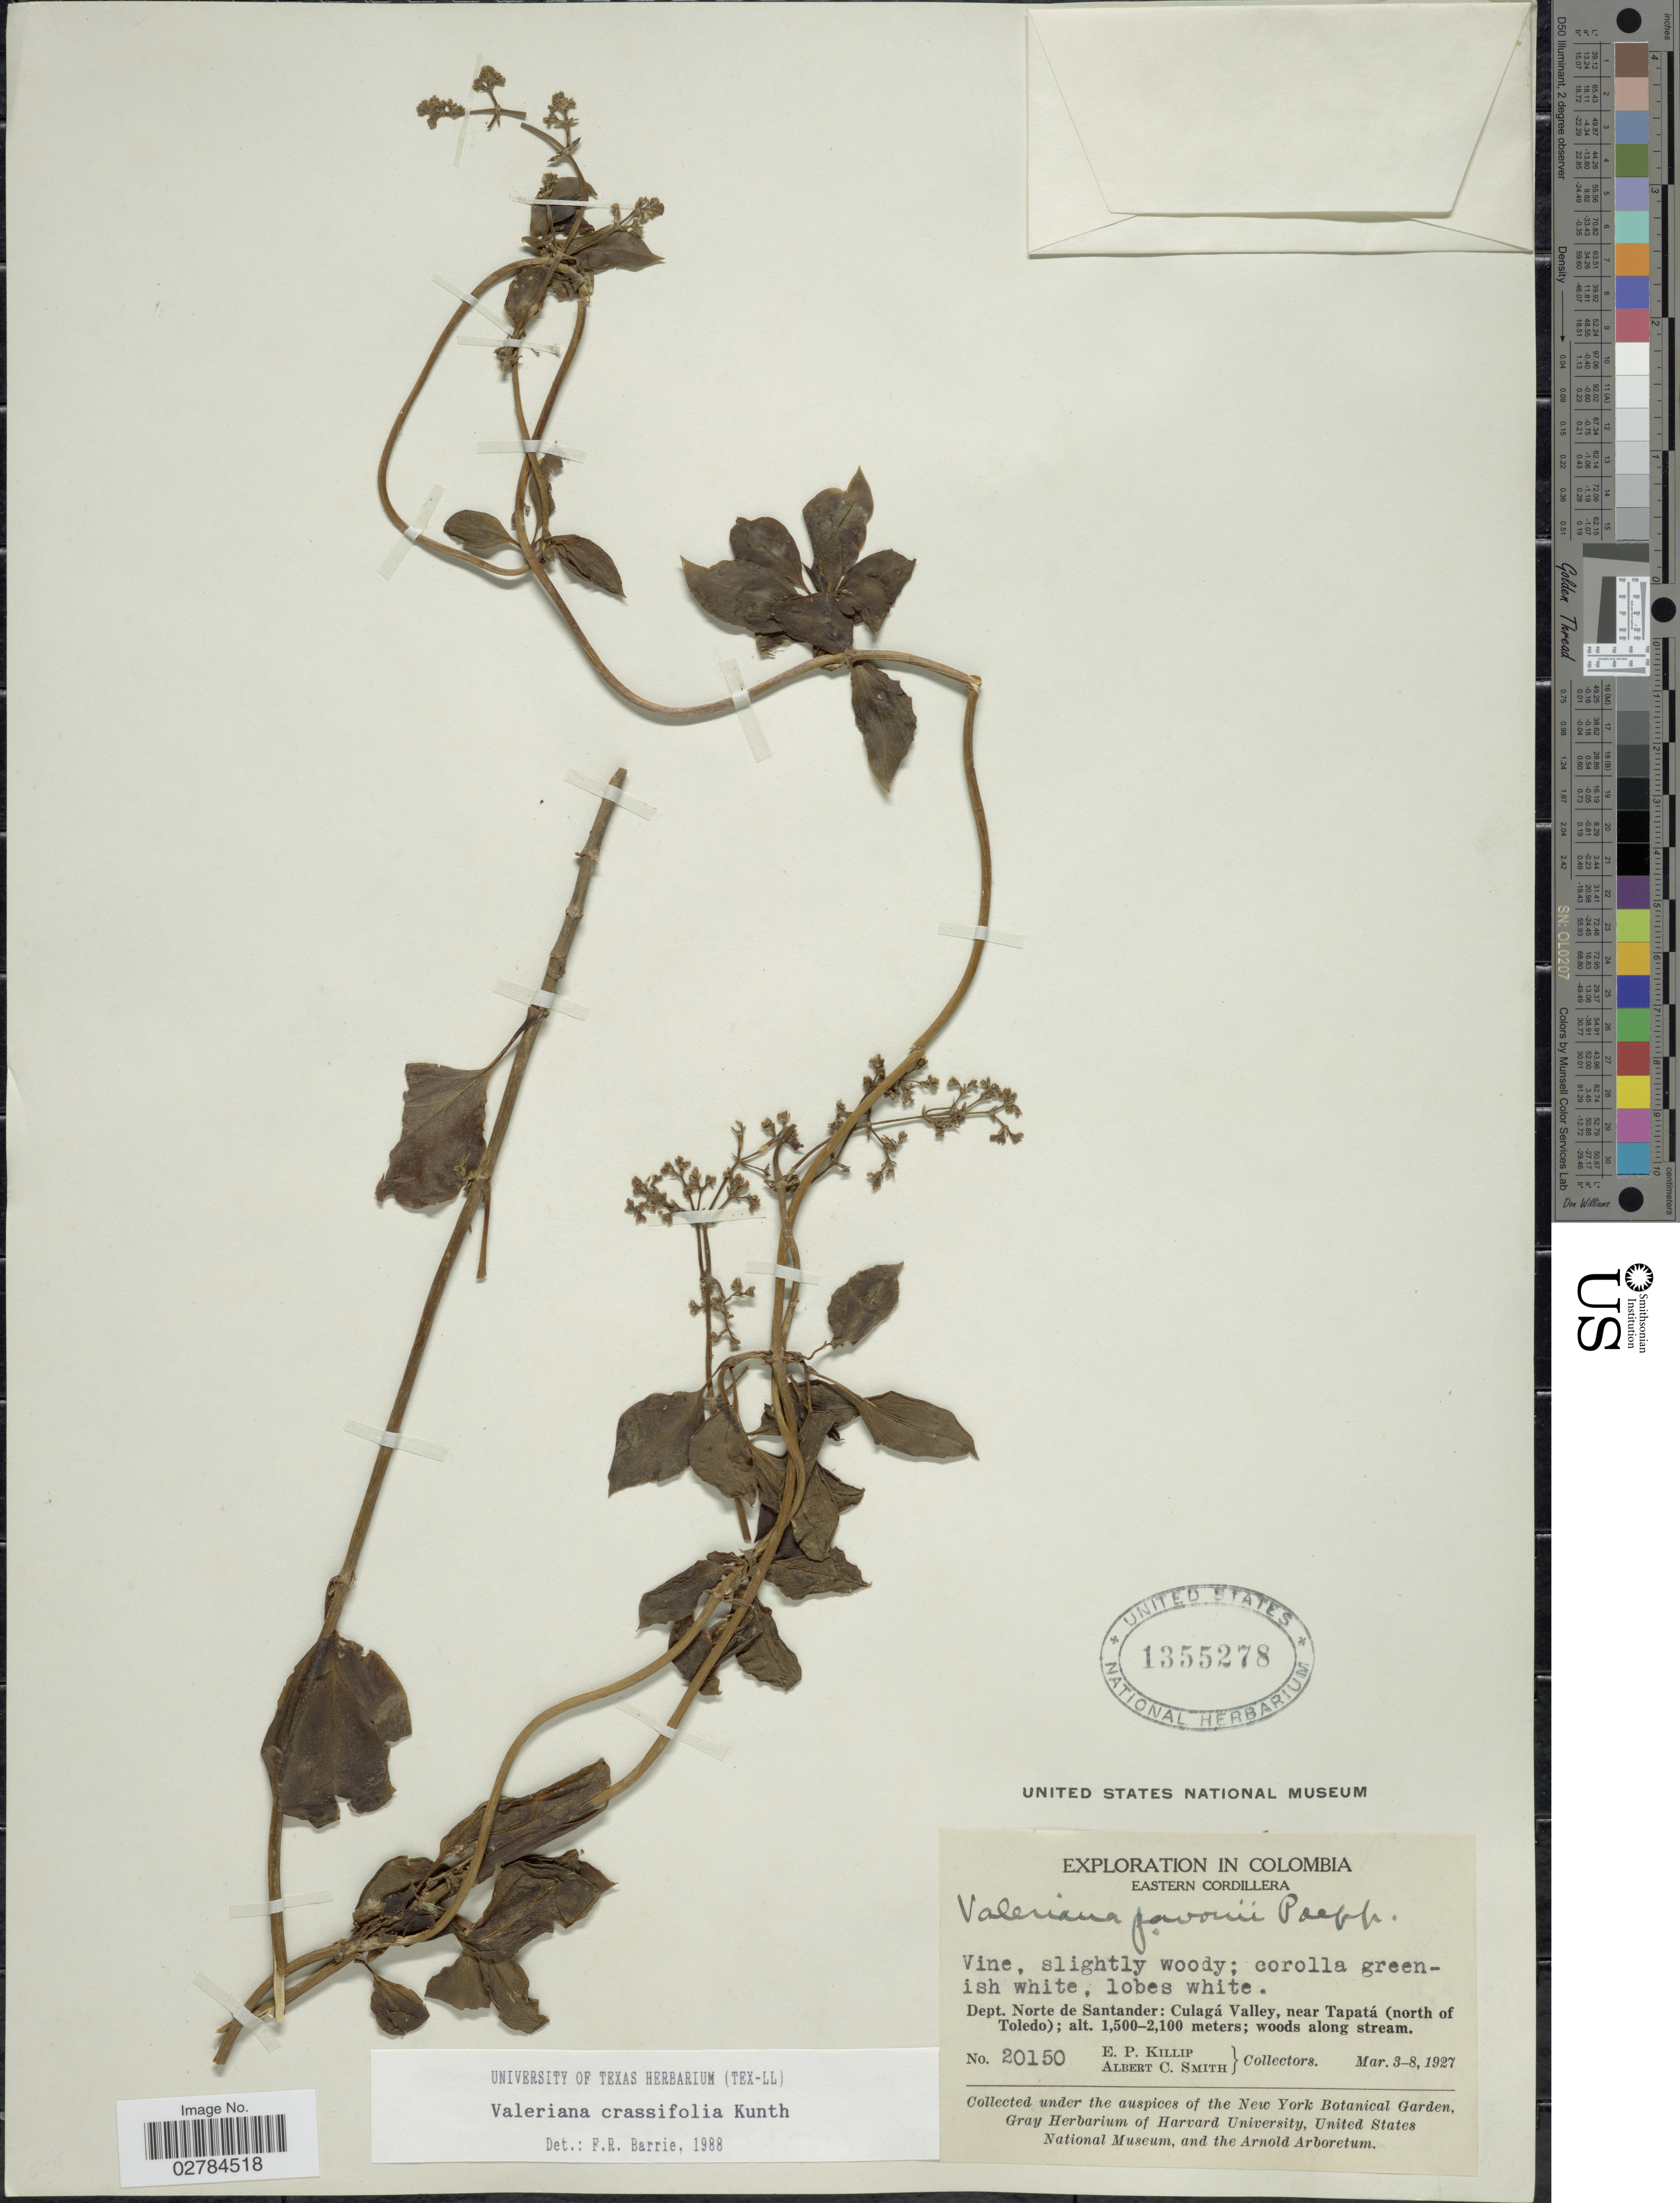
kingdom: Plantae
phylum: Tracheophyta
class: Magnoliopsida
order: Dipsacales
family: Caprifoliaceae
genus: Valeriana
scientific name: Valeriana crassifolia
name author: Kunth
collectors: E. P. Killip & A. C. Smith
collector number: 20150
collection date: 1927-03-03/1927-03-08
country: Colombia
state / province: Norte de Santander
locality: Eastern Cordillera. Dept. Norte de Santander: Culagá Valley, near Tapatá (north of Toledo).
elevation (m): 1500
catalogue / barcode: US 1355278